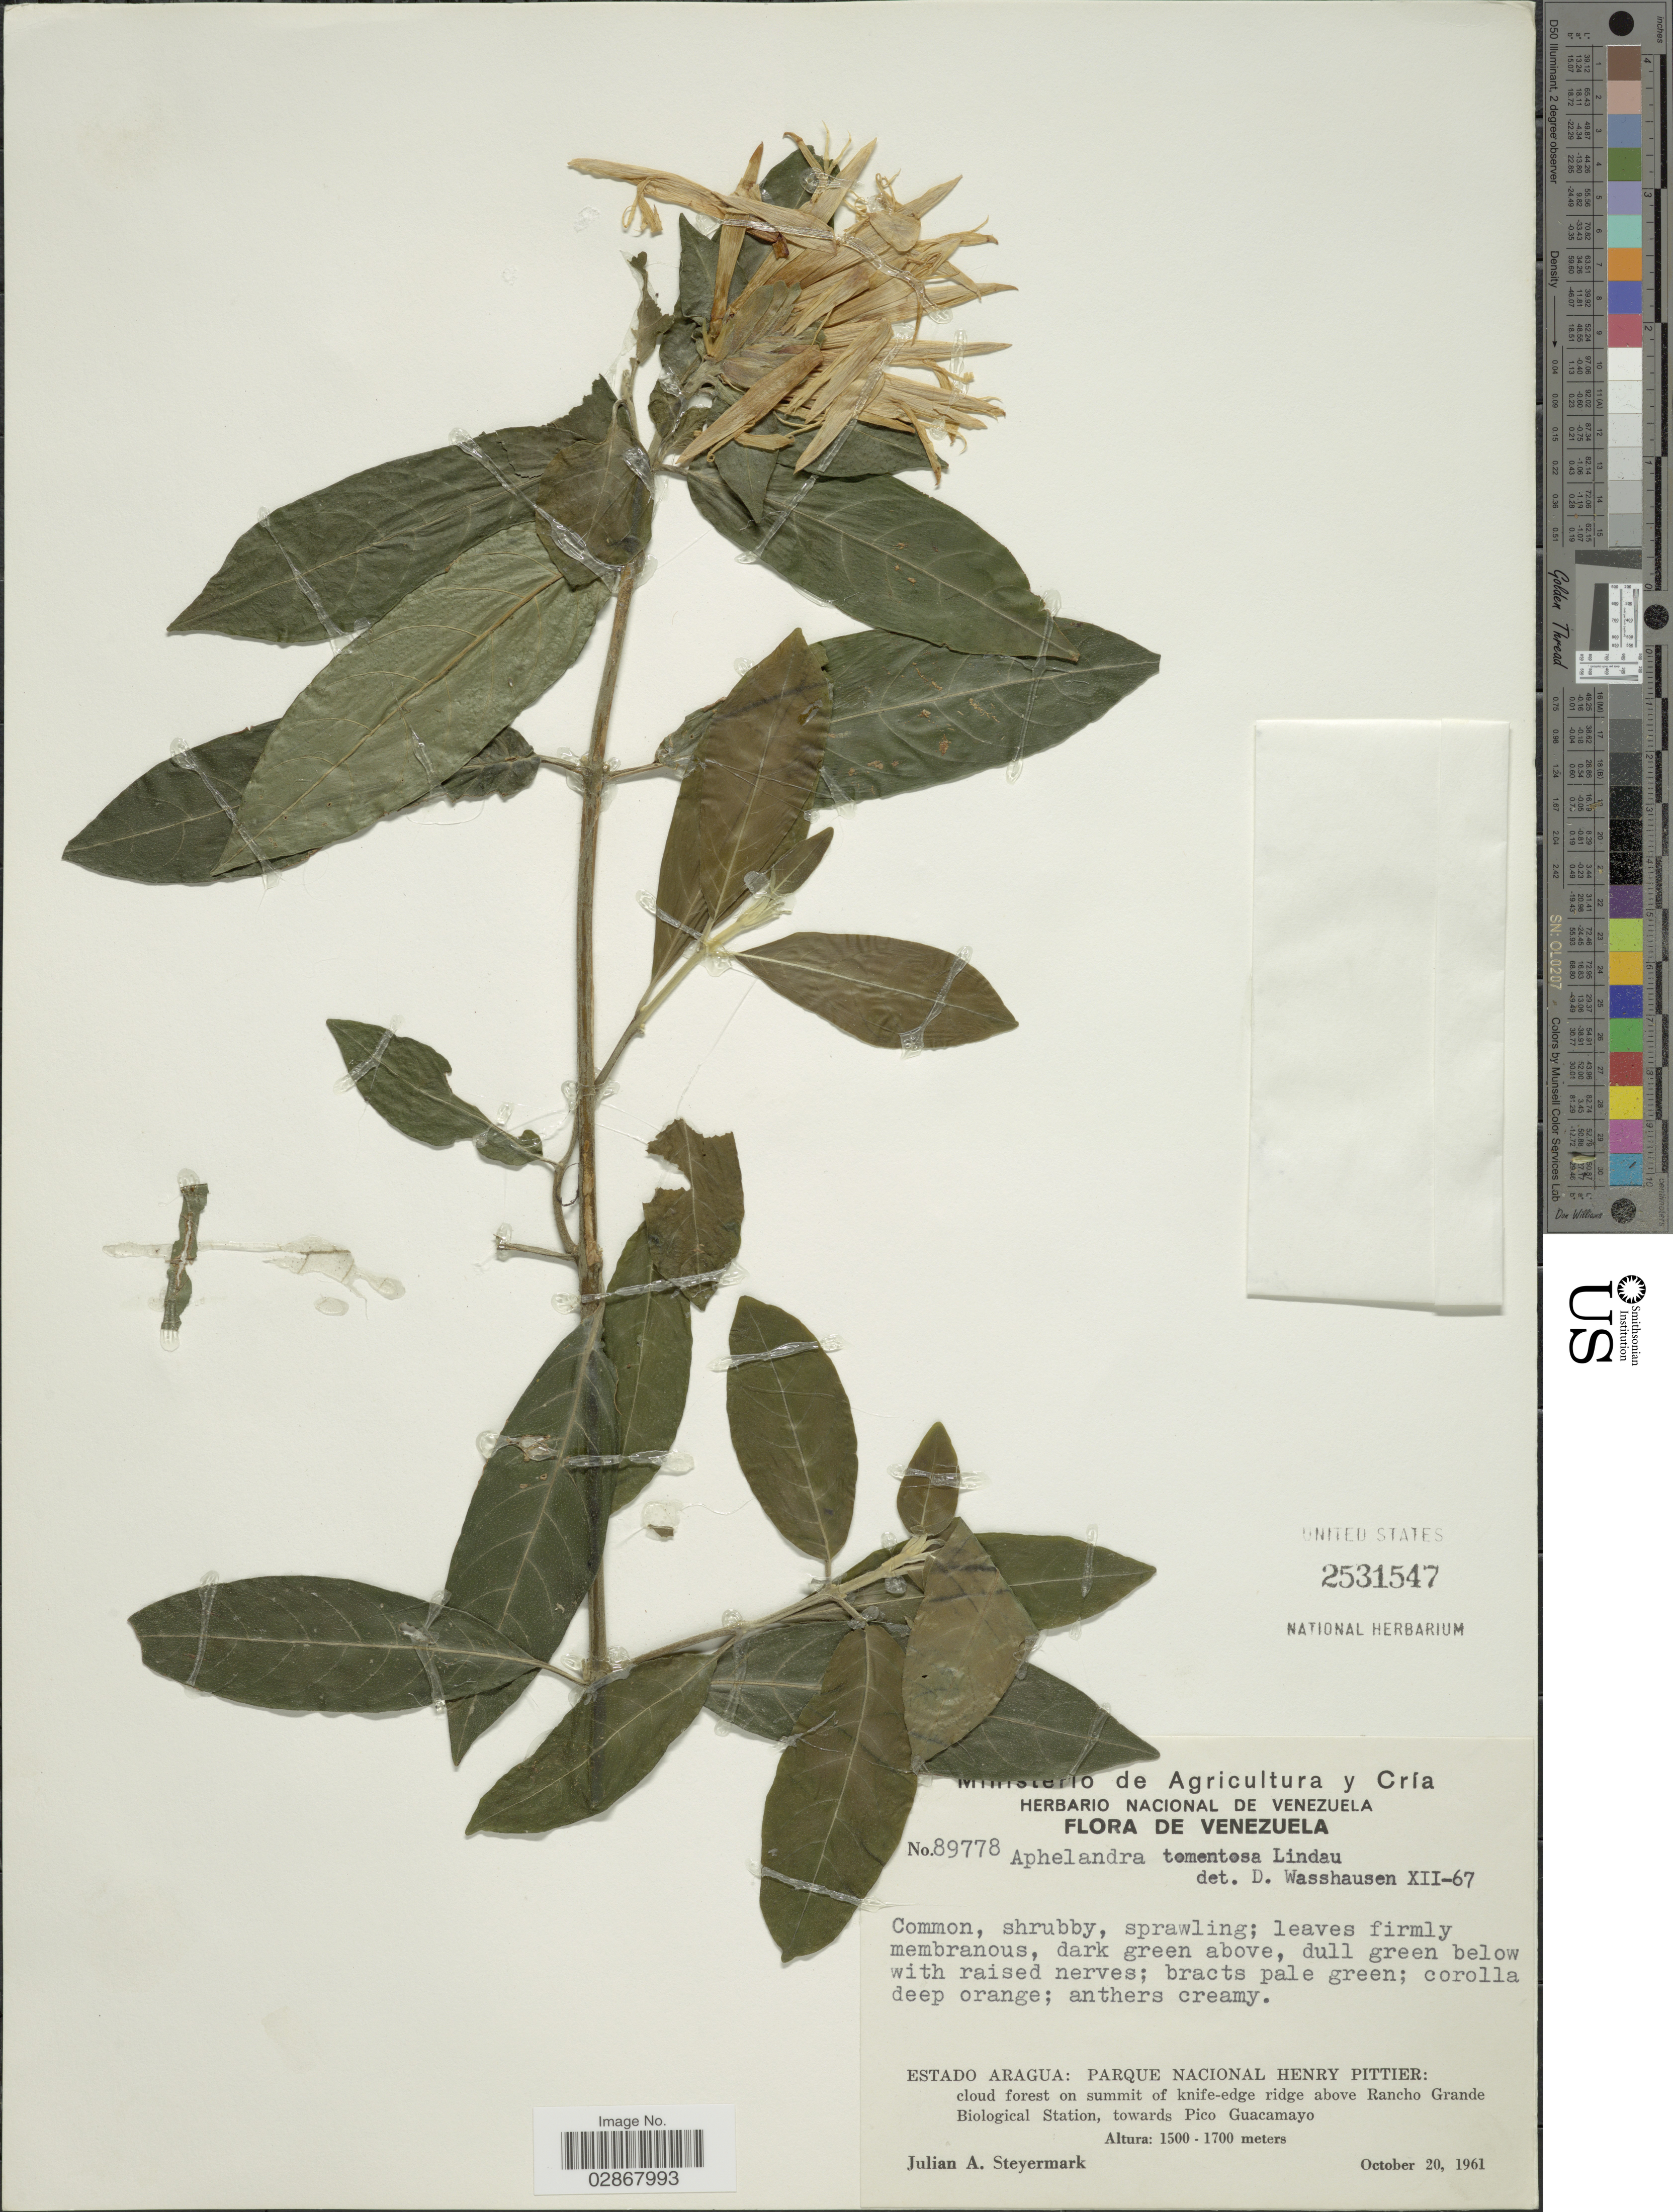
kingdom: Plantae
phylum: Tracheophyta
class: Magnoliopsida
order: Lamiales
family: Acanthaceae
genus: Aphelandra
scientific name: Aphelandra tomentosa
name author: Lindau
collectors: J. Steyermark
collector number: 89778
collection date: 1961-10-20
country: Venezuela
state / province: Aragua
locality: Parque Nacional Henry Pittier: ridge above Rancho Grande Biological Station, towards Pico Guacamayo.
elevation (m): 1500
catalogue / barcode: US 2531547